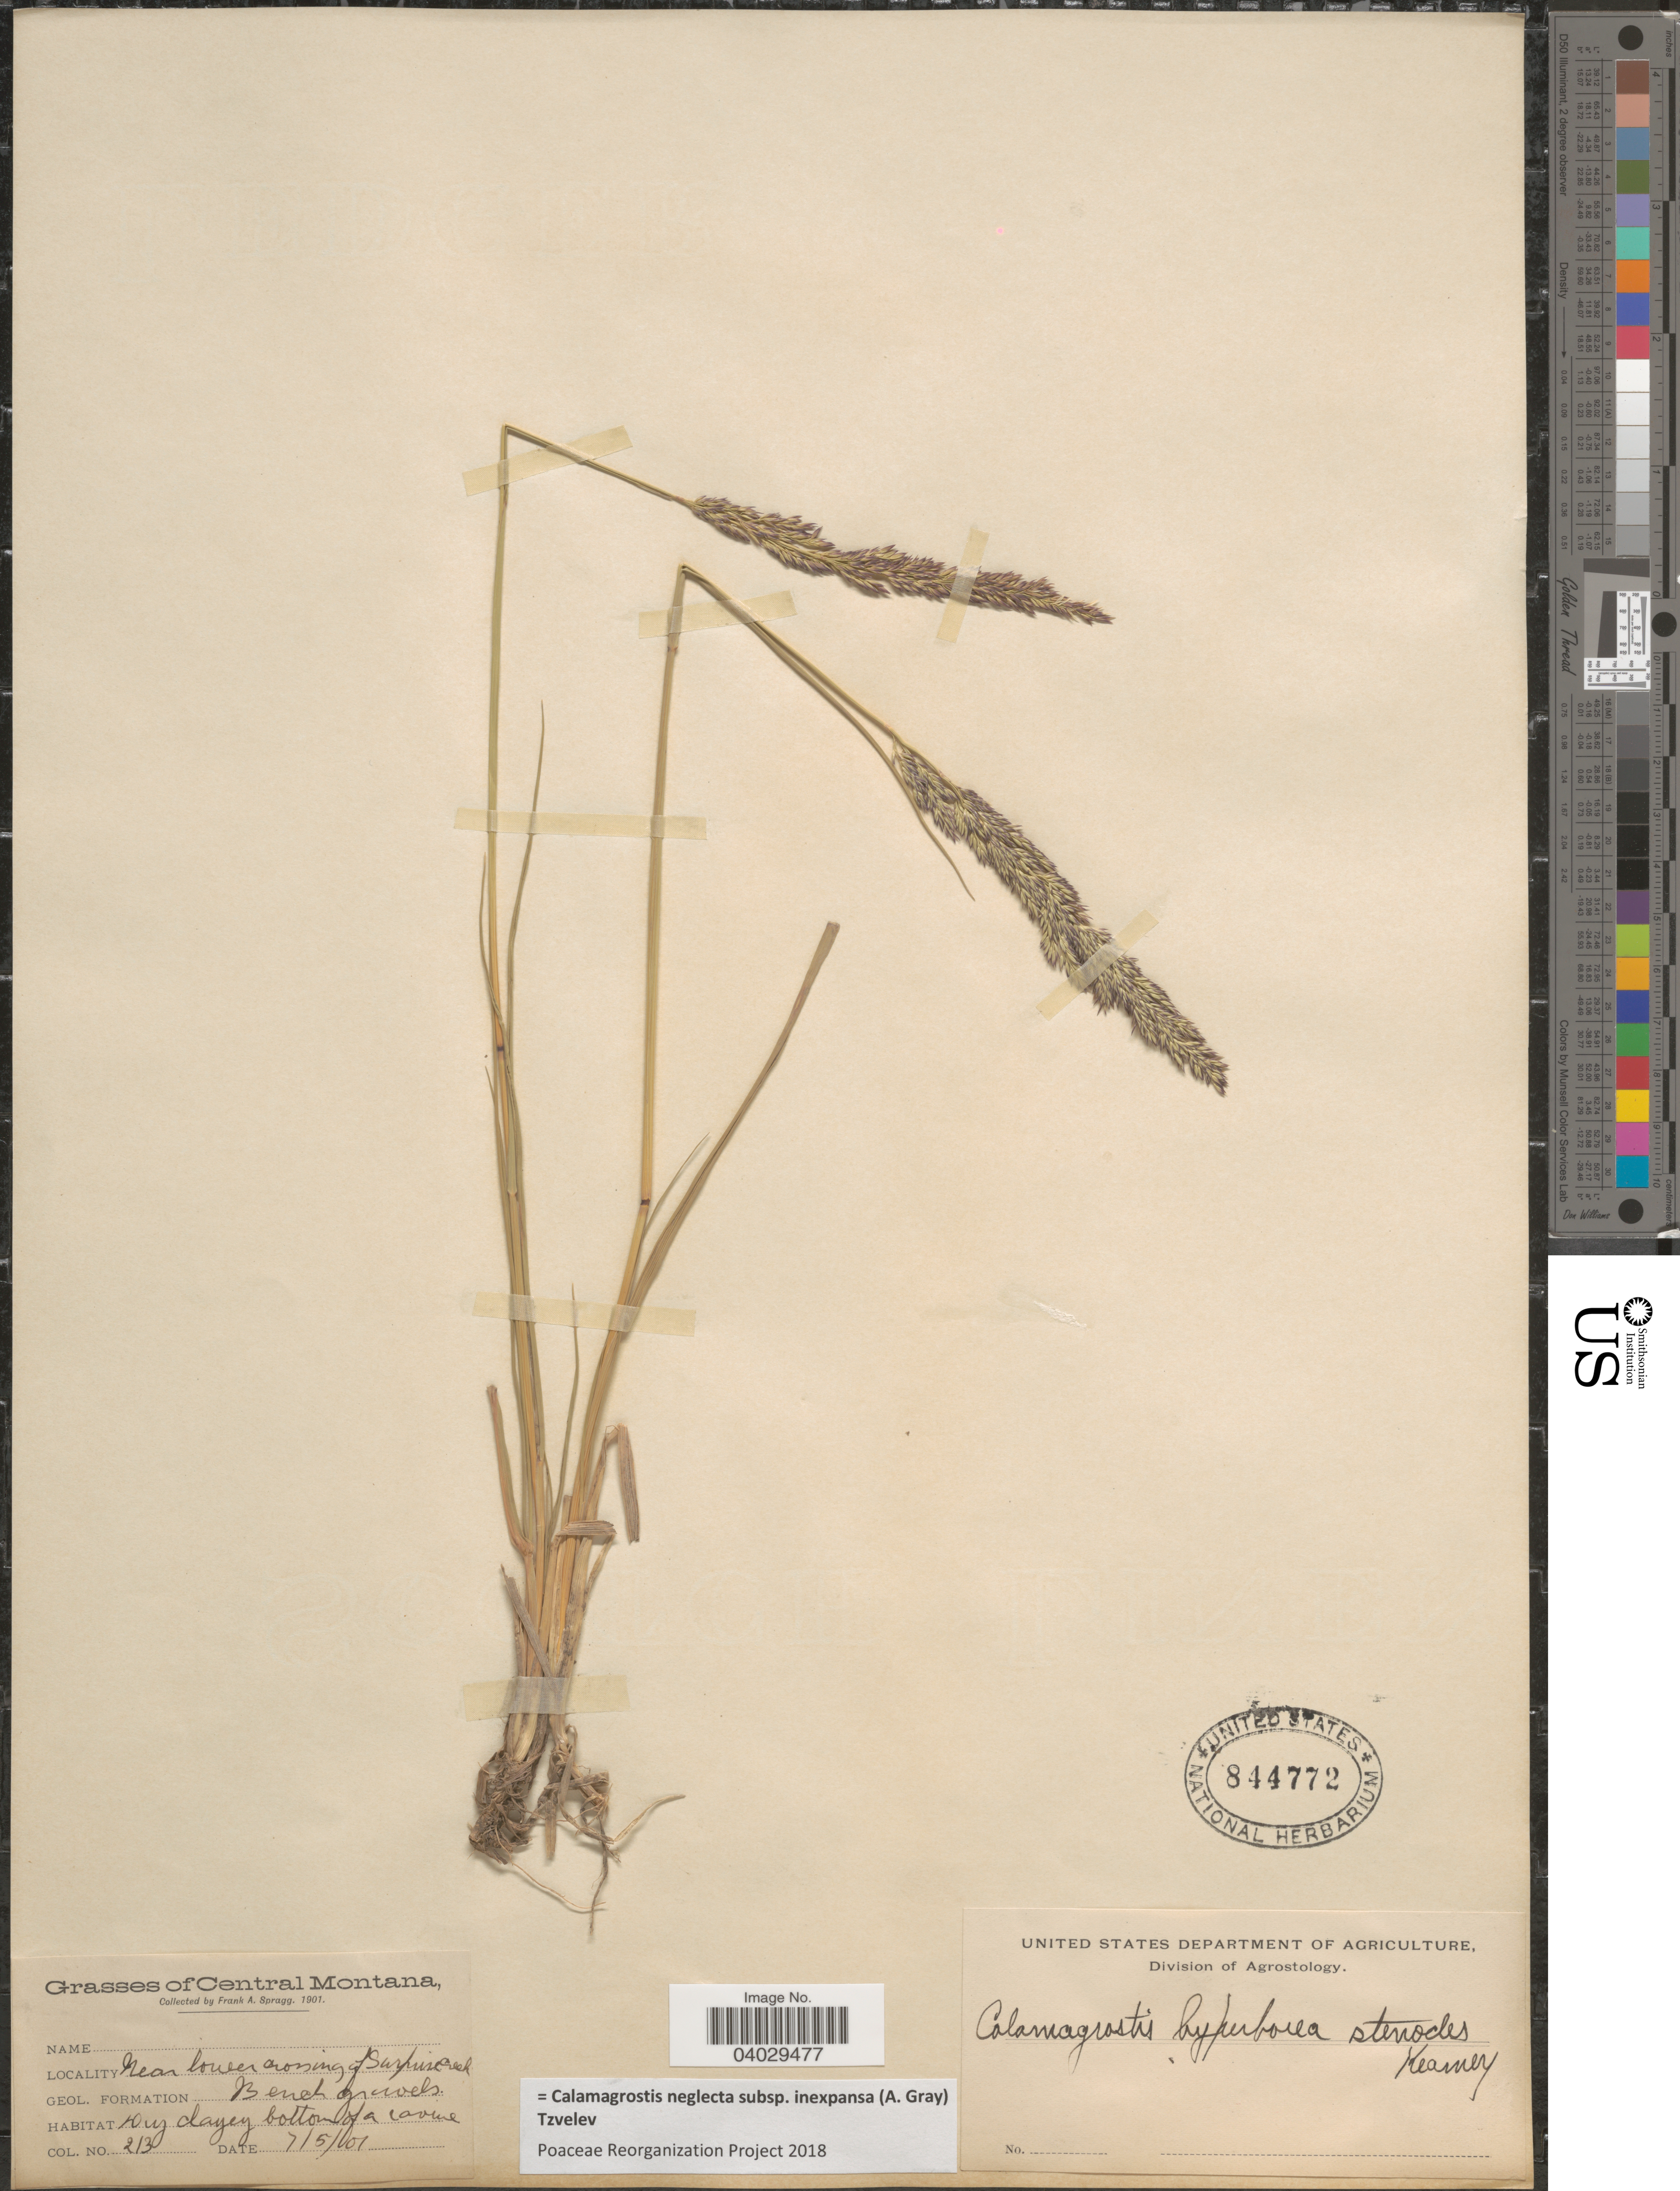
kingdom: Plantae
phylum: Tracheophyta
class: Liliopsida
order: Poales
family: Poaceae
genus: Calamagrostis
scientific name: Calamagrostis neglecta subsp. inexpansa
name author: (A. Gray) Tzvelev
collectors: F. Spragg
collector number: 213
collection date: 1901-07-05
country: United States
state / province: Montana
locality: Central Montana. Near lower crossing of Surprise Creek. Geol. Formation Bench gravels.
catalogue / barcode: US 844772